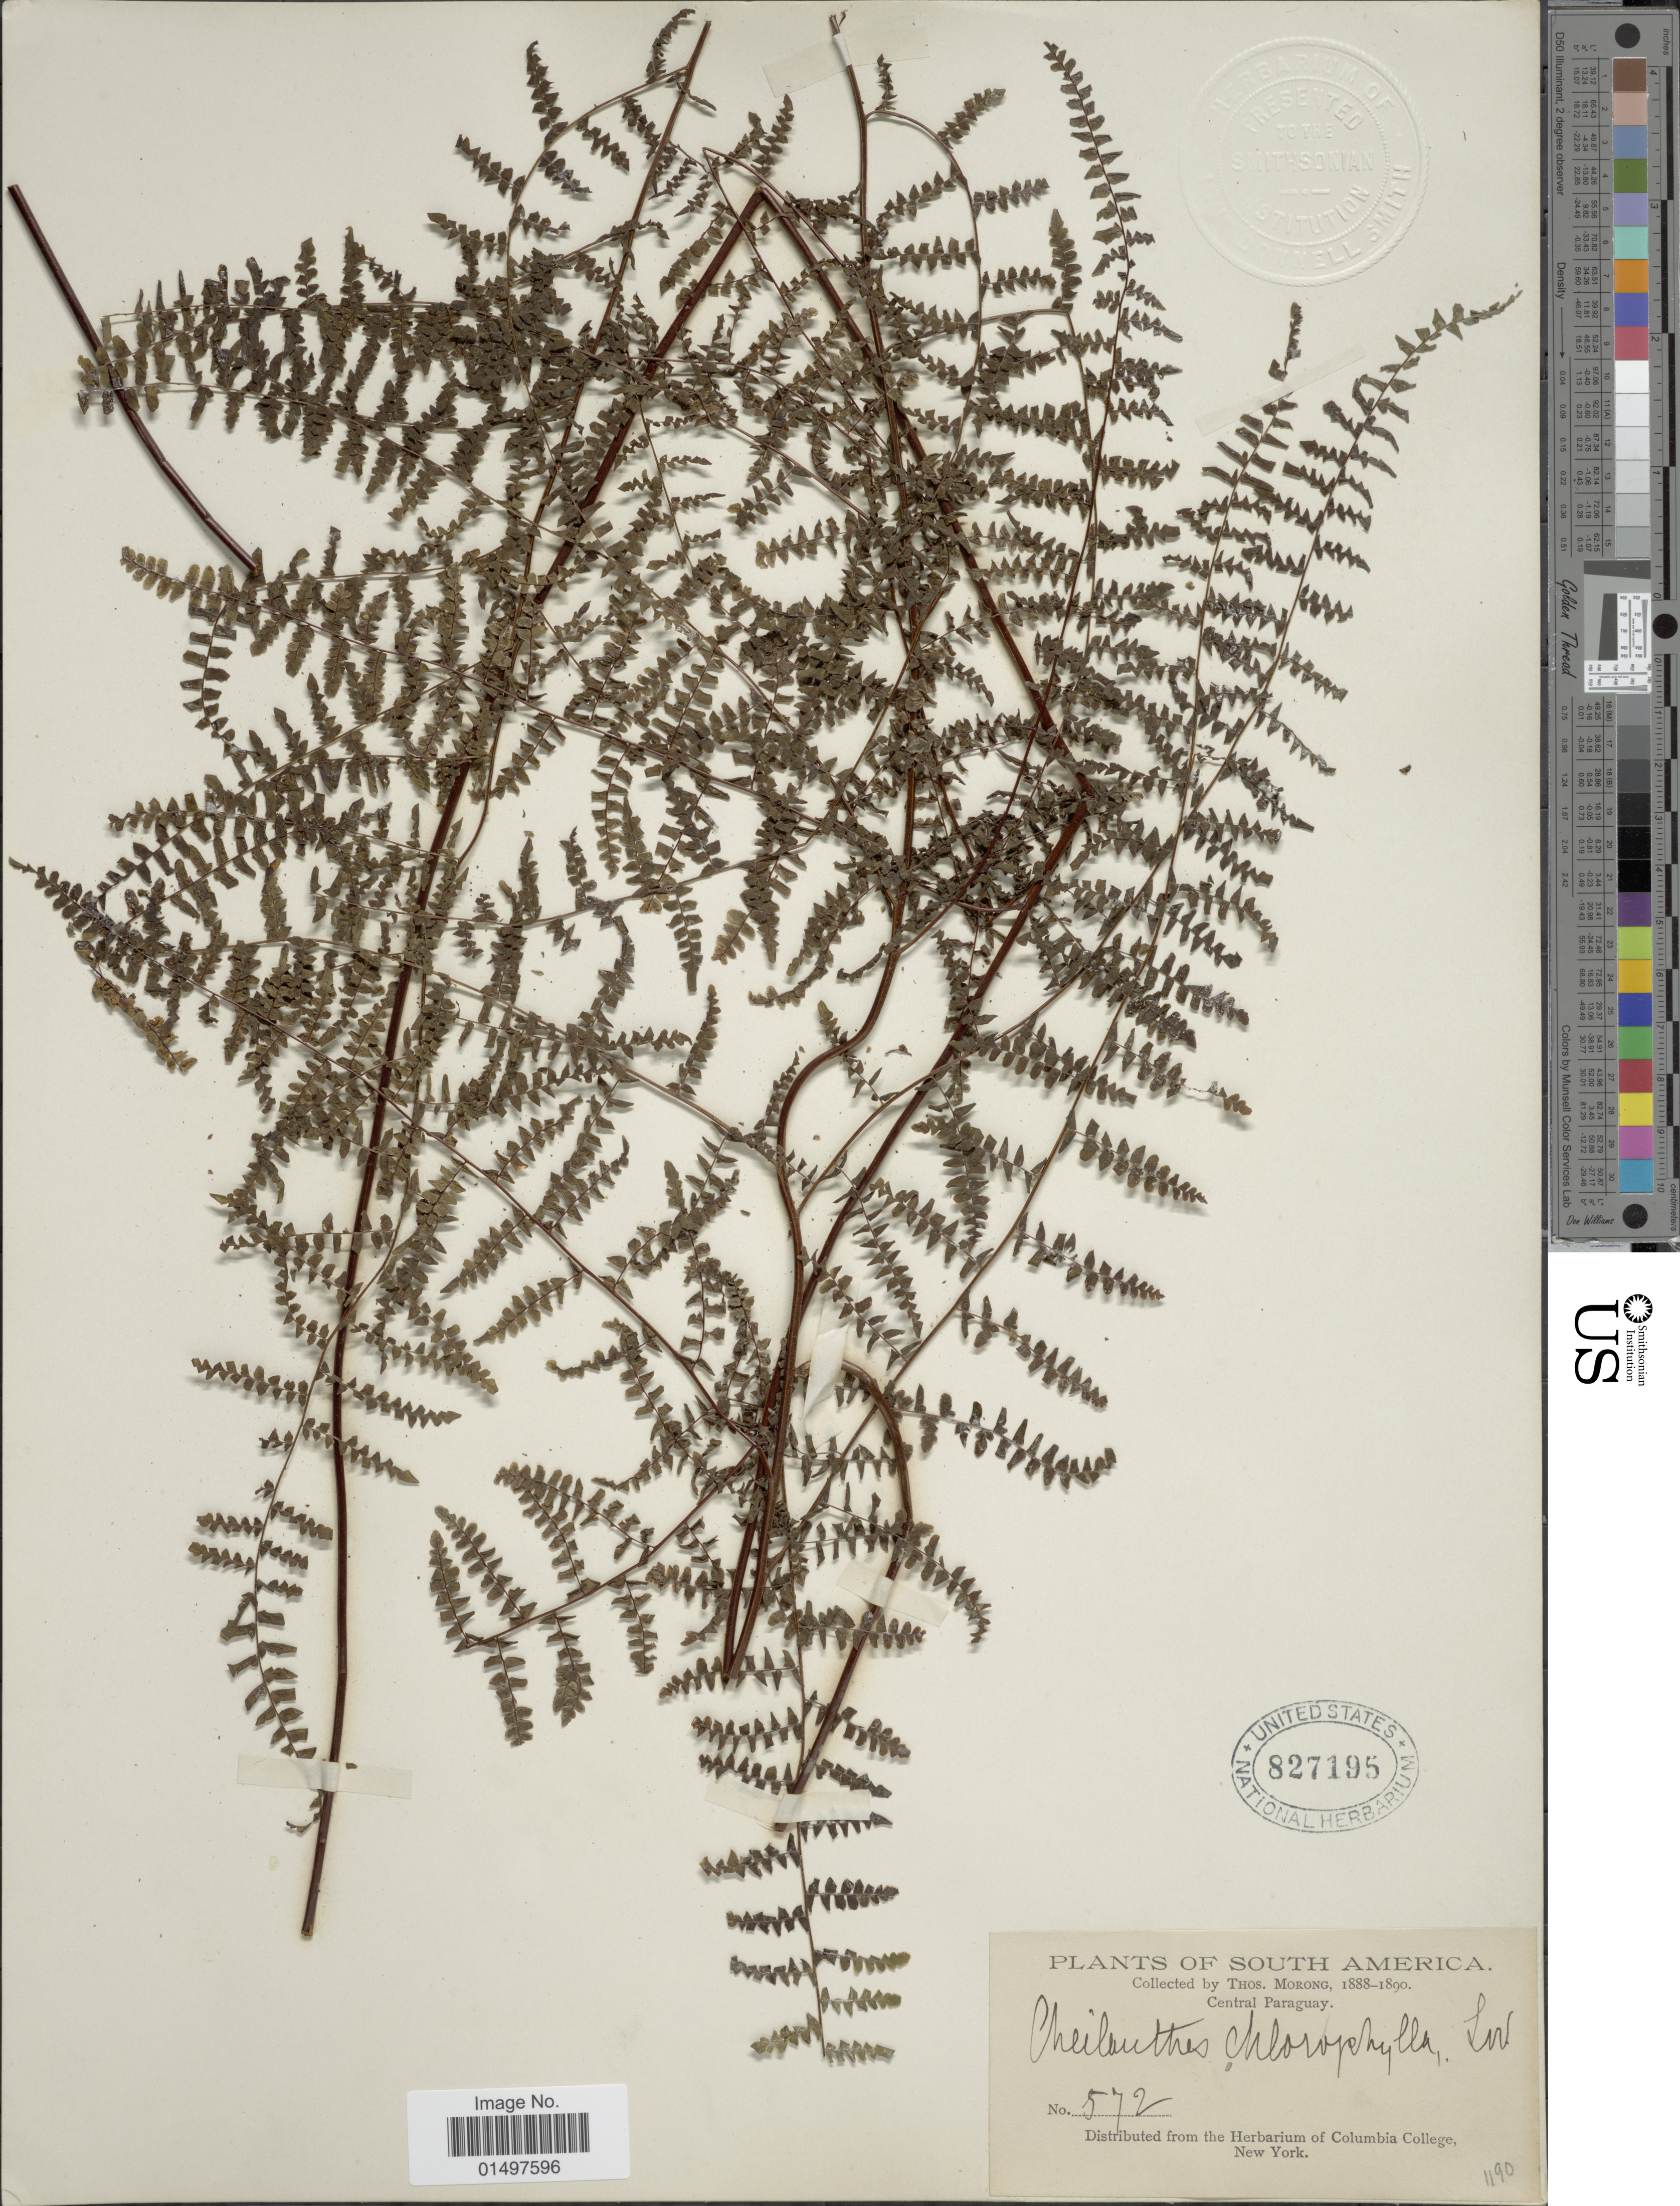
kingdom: Plantae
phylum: Tracheophyta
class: Polypodiopsida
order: Polypodiales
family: Pteridaceae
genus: Adiantopsis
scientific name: Adiantopsis chlorophylla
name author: (Sw.) Fée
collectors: T. Morong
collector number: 572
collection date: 1888/1890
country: Paraguay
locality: Central Paraguay.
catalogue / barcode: US 827195